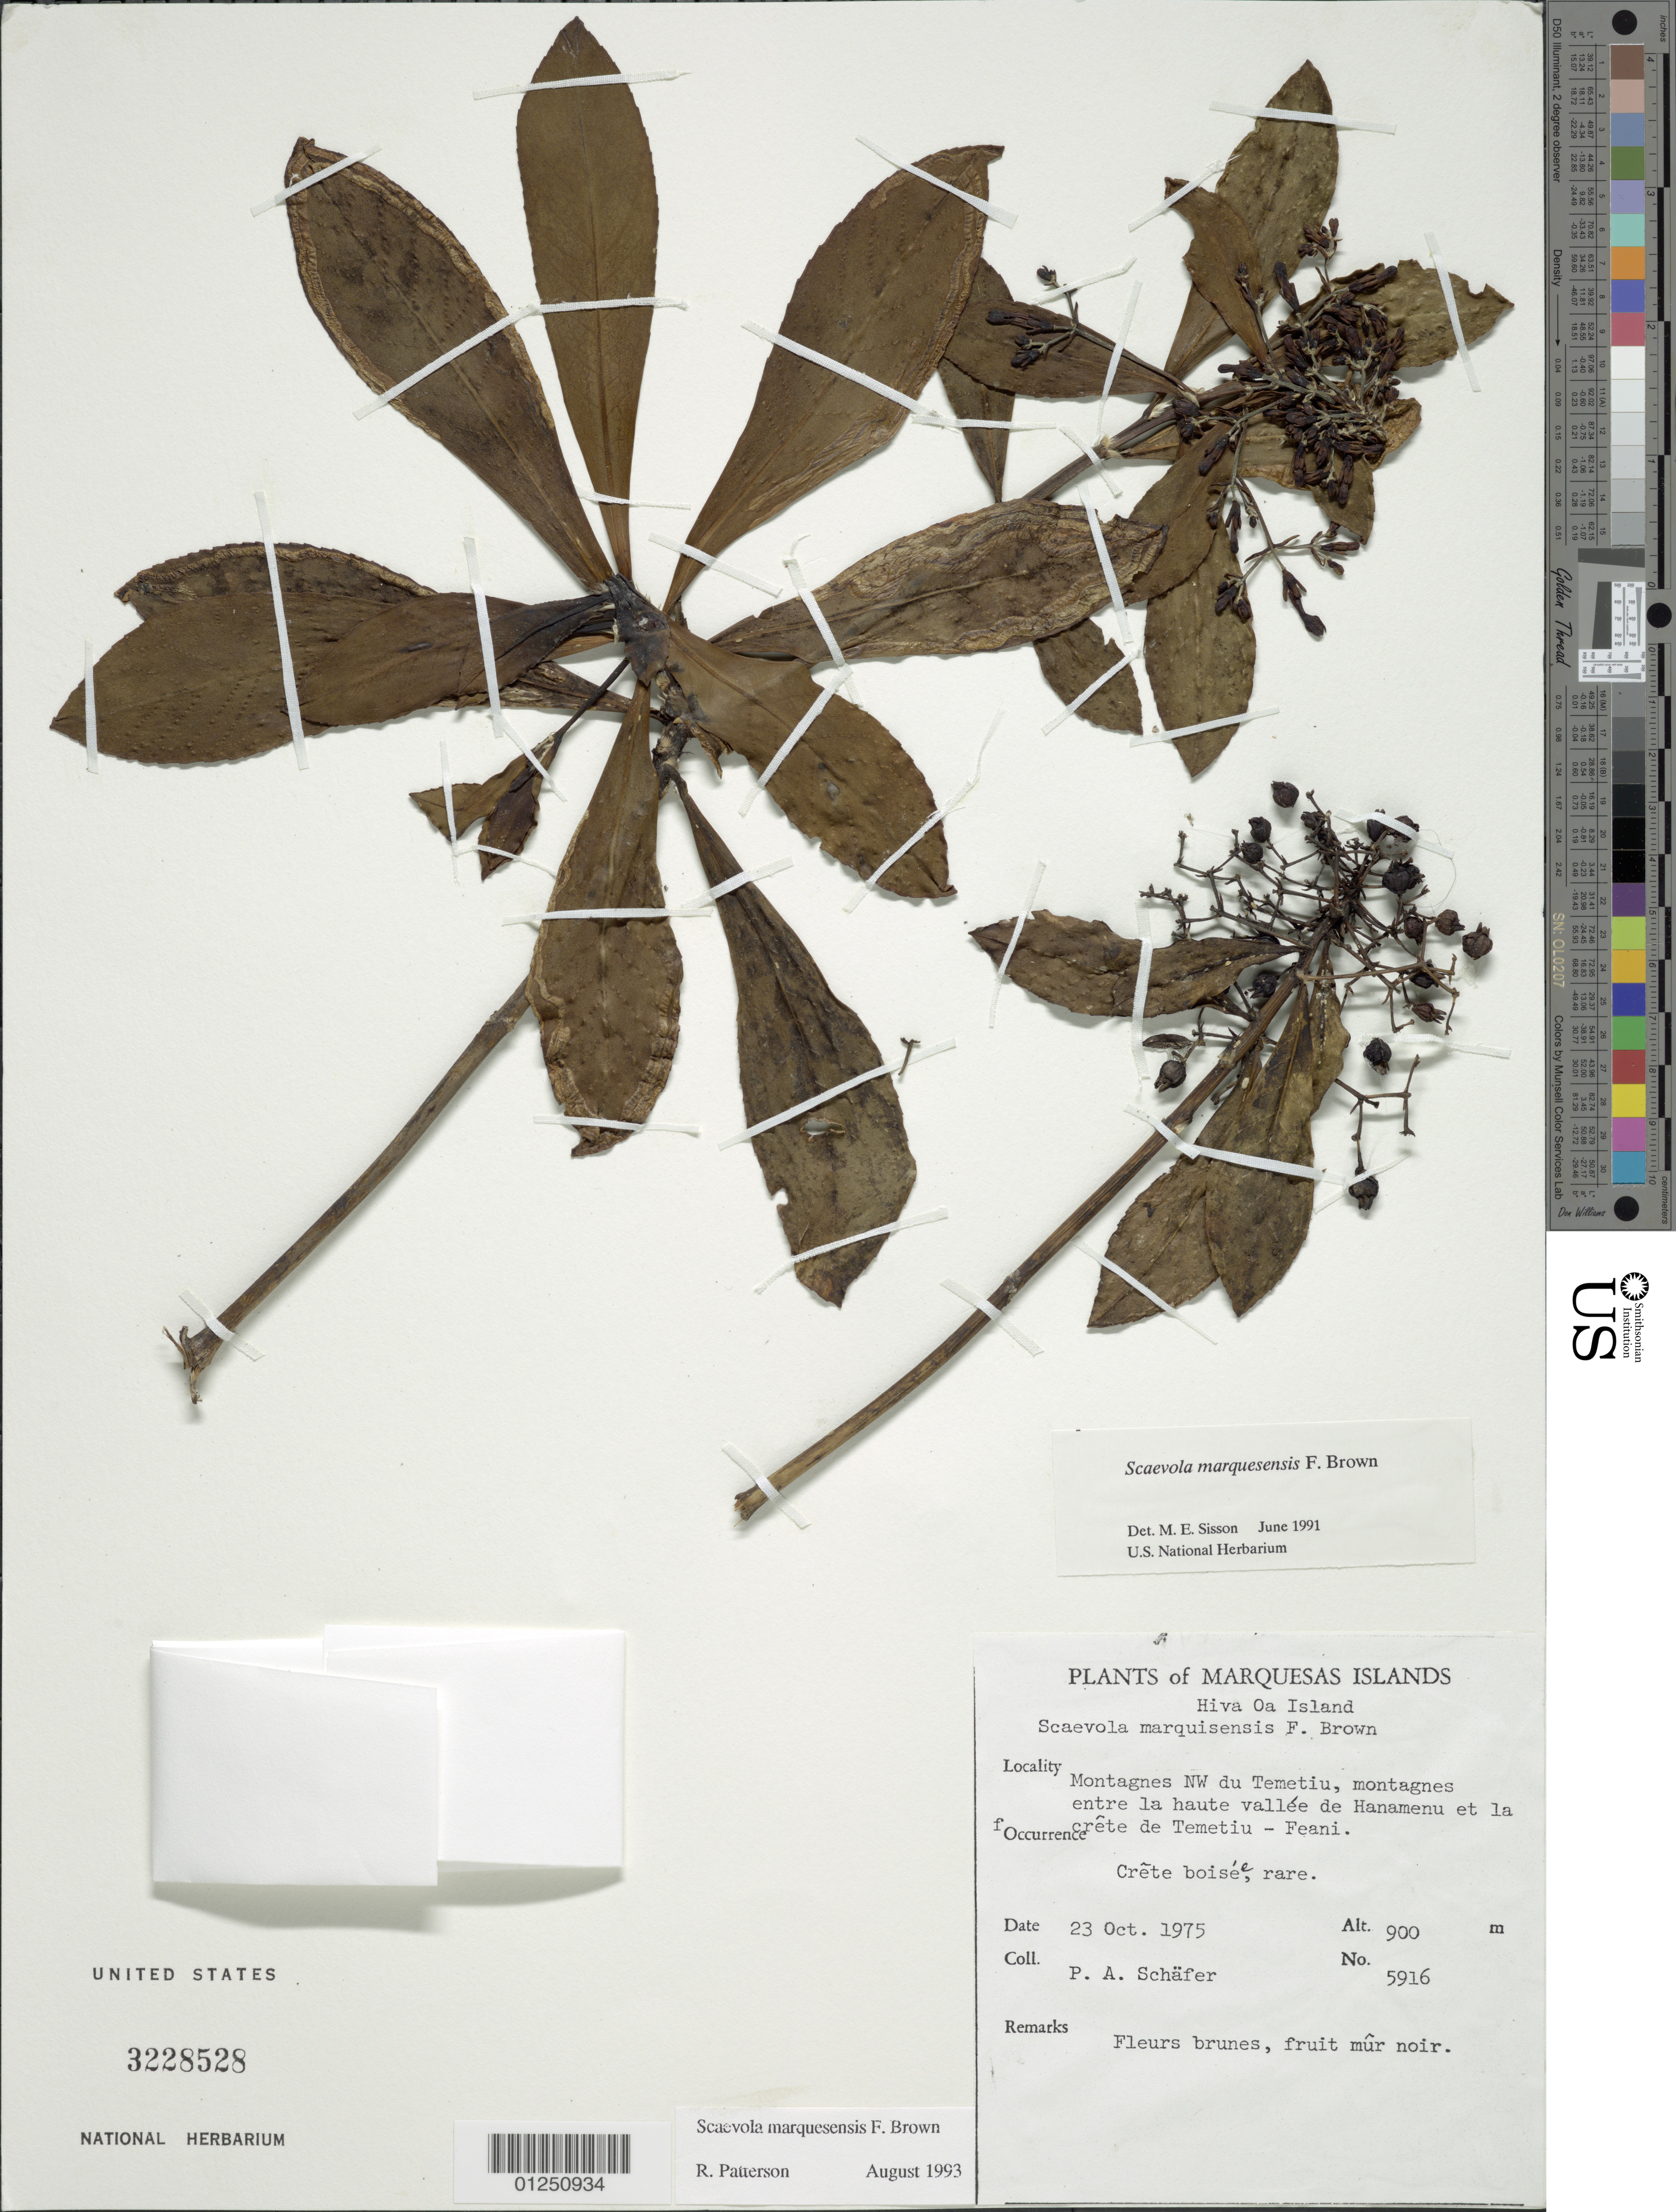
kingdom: Plantae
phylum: Tracheophyta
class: Magnoliopsida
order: Asterales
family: Goodeniaceae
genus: Scaevola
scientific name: Scaevola marquesensis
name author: F. Br.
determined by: Wagner, W. L., (BOT), Smithsonian Institution - National Museum of Natural History (UNITED STATES)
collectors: P. A. Schäfer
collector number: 5916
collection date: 1975-10-23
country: French Polynesia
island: Hiva Oa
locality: Montagnes NW du Temetiu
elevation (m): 900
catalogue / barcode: US 3228528